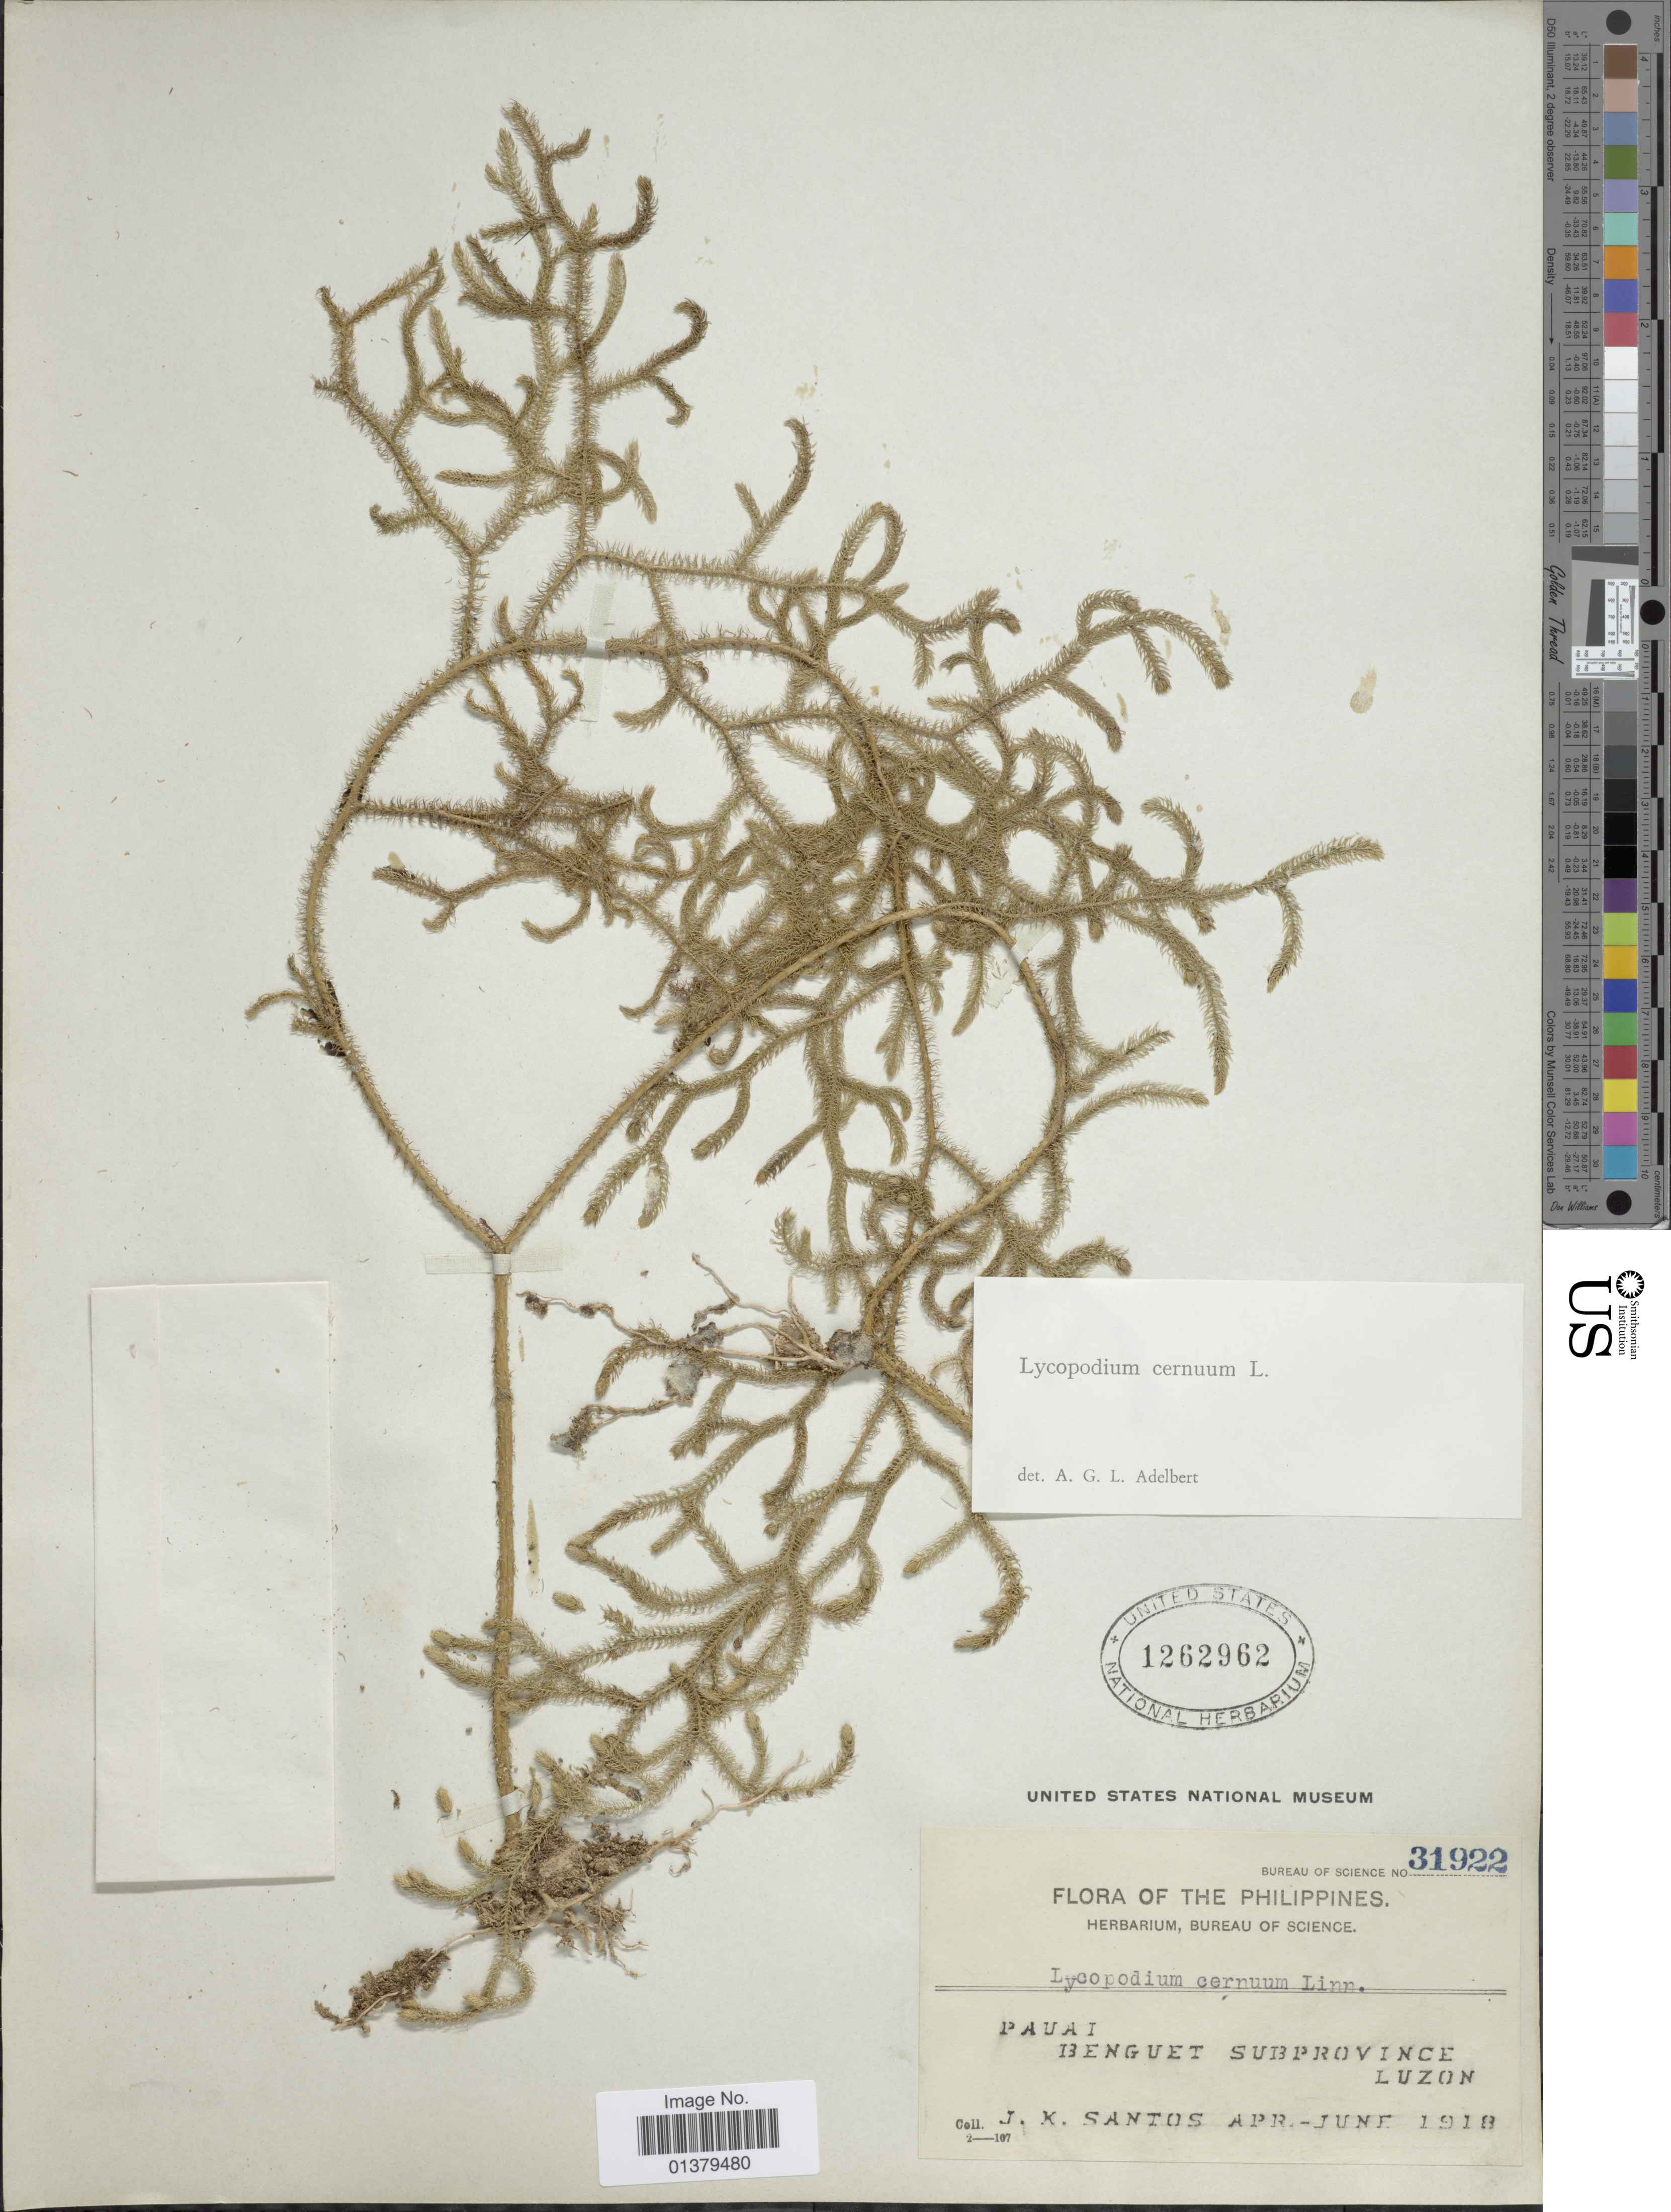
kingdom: Plantae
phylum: Tracheophyta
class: Lycopodiopsida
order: Lycopodiales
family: Lycopodiaceae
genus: Palhinhaea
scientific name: Palhinhaea cernua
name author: (L.) Vasc. & Franco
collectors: J. K. Santos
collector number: Bureau of Science 31922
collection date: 1918-04/1918-06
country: Philippines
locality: Pauai Benguet Subprovince Luzon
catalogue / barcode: US 1262962